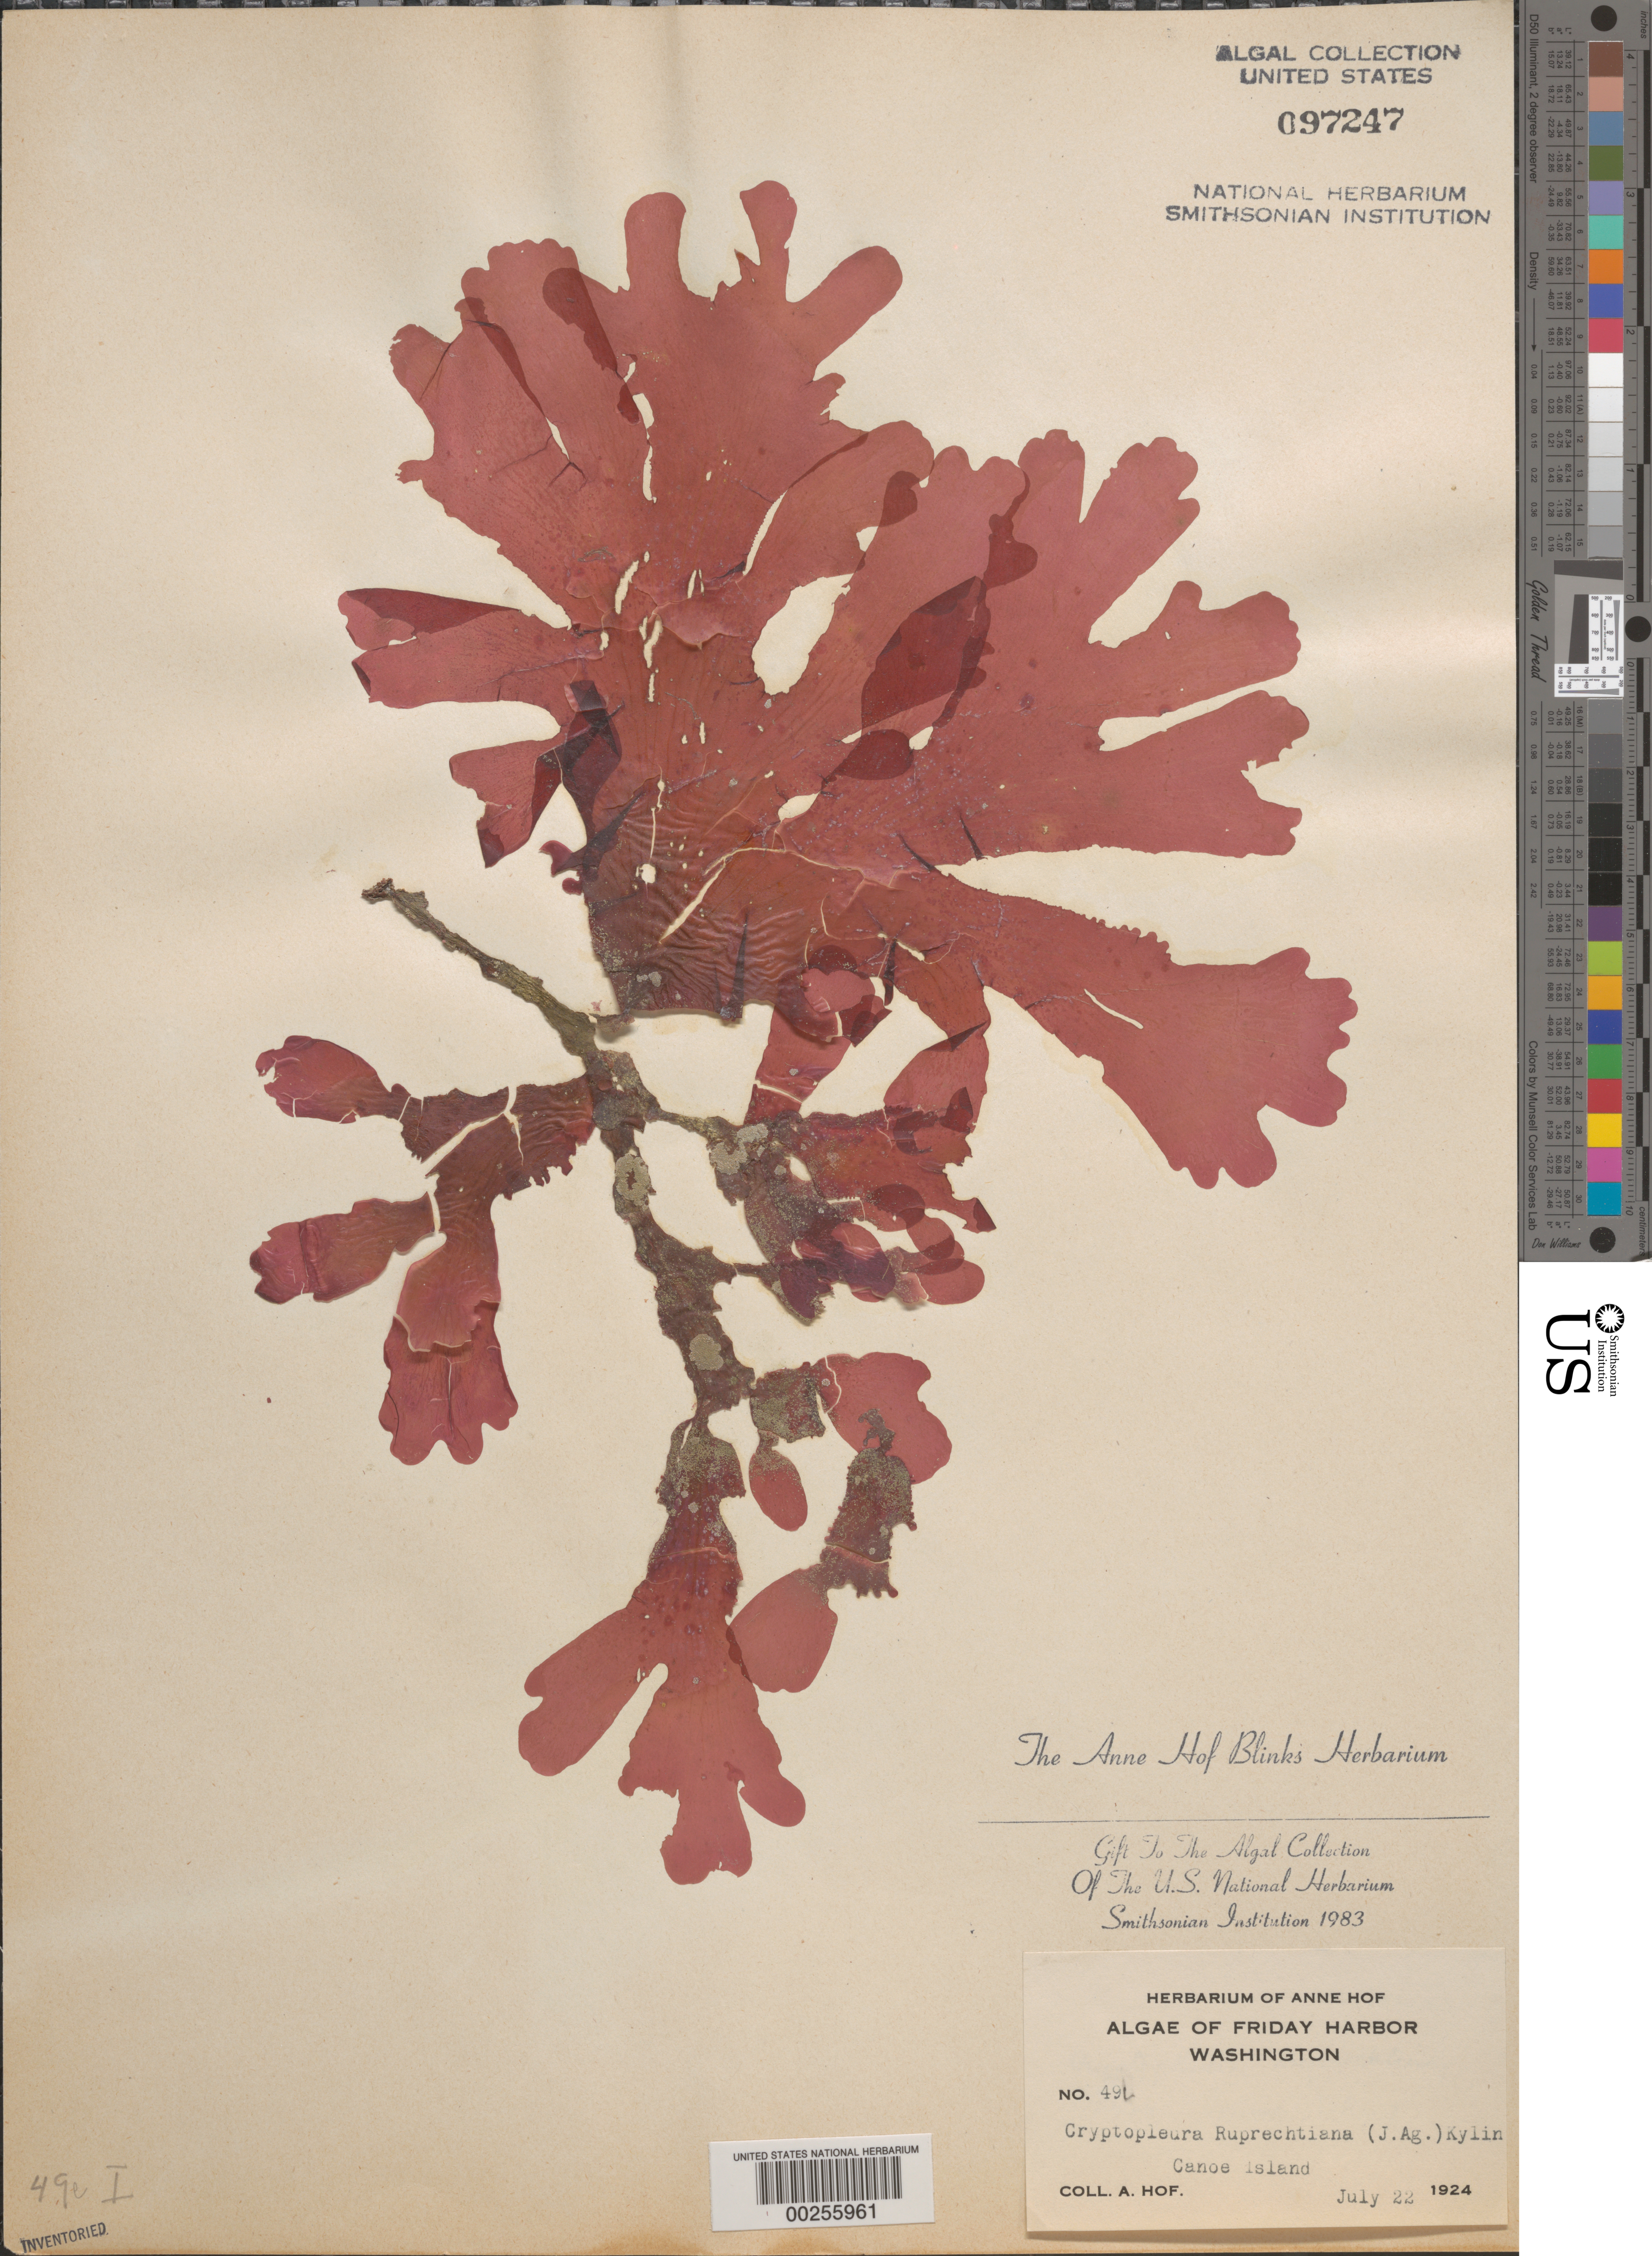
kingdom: Plantae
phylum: Rhodophyta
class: Florideophyceae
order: Ceramiales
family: Delesseriaceae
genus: Cryptopleura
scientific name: Cryptopleura ruprechtiana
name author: (J. Agardh) Kylin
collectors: A. Blinks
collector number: AHB 49c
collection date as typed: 22 Jul 1924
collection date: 1924-07-22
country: United States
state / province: Washington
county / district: San Juan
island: Canoe Island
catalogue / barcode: US 97247